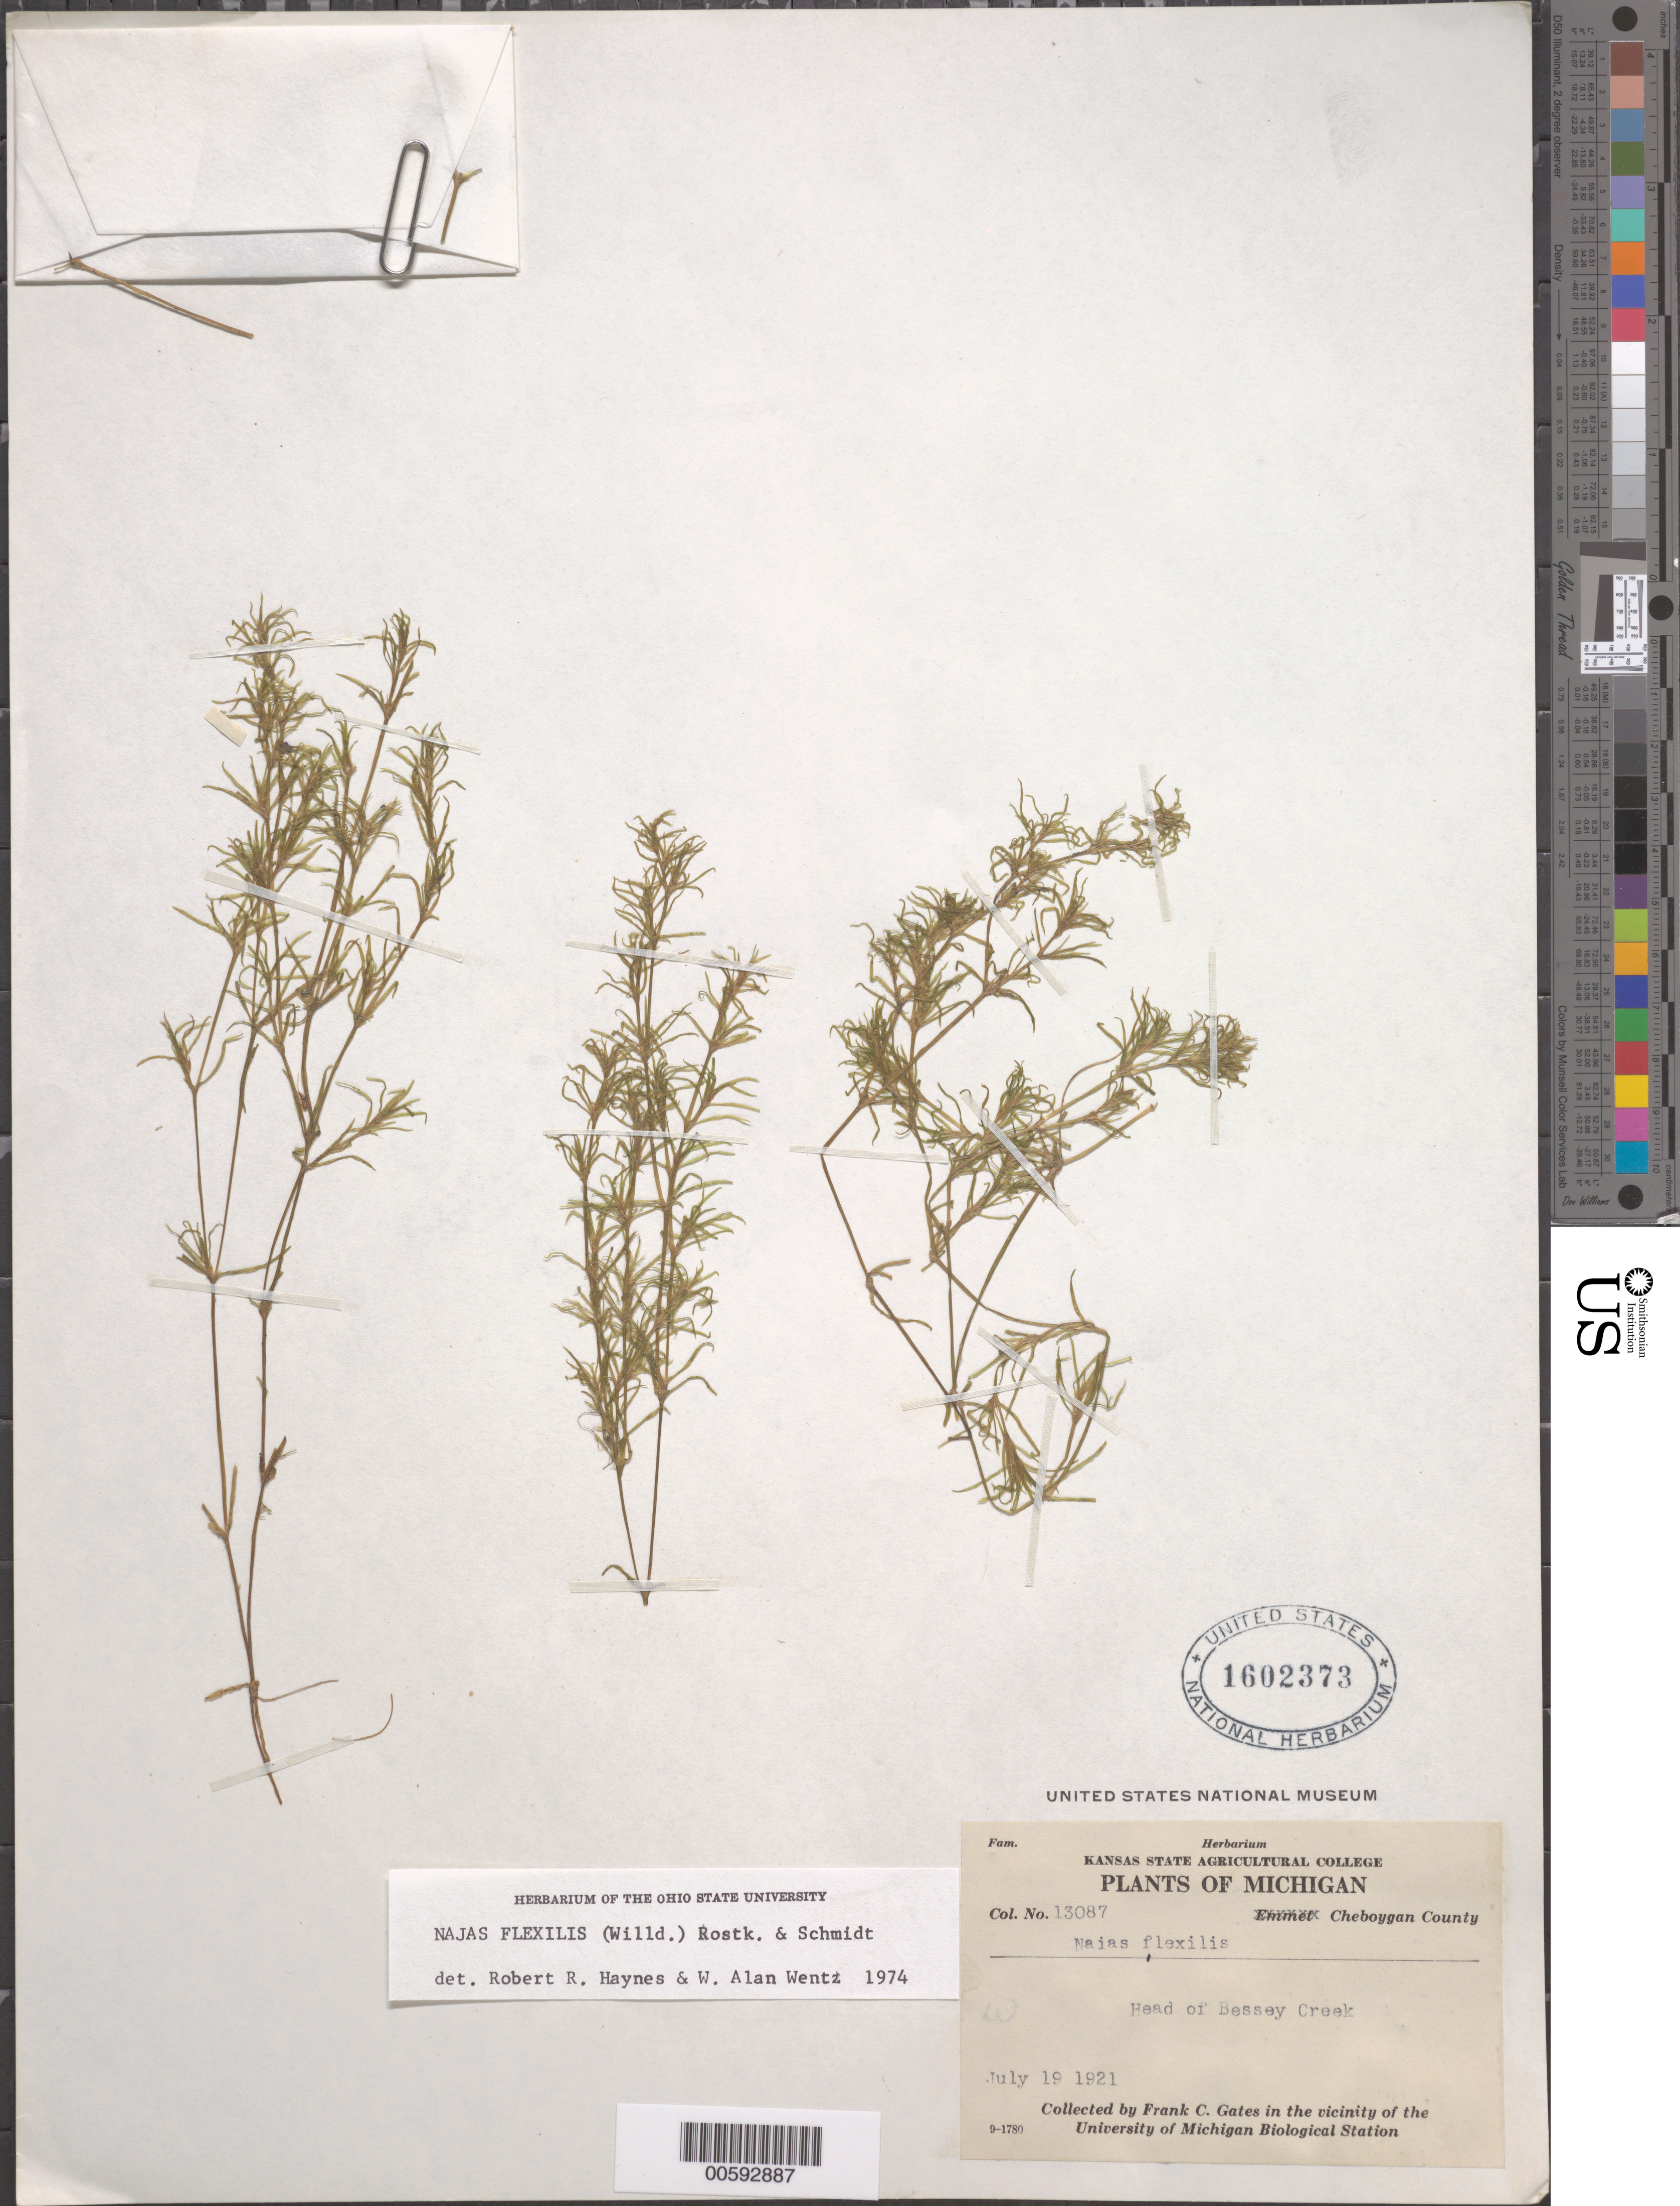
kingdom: Plantae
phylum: Tracheophyta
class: Liliopsida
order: Alismatales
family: Hydrocharitaceae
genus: Najas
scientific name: Najas flexilis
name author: (Willd.) Rostk. & Schmidt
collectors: F. C. Gates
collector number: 13087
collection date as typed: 19 Jul 1921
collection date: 1921-07-19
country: United States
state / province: Michigan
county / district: Cheboygan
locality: Head of Bessey Creek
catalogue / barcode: US 1602373